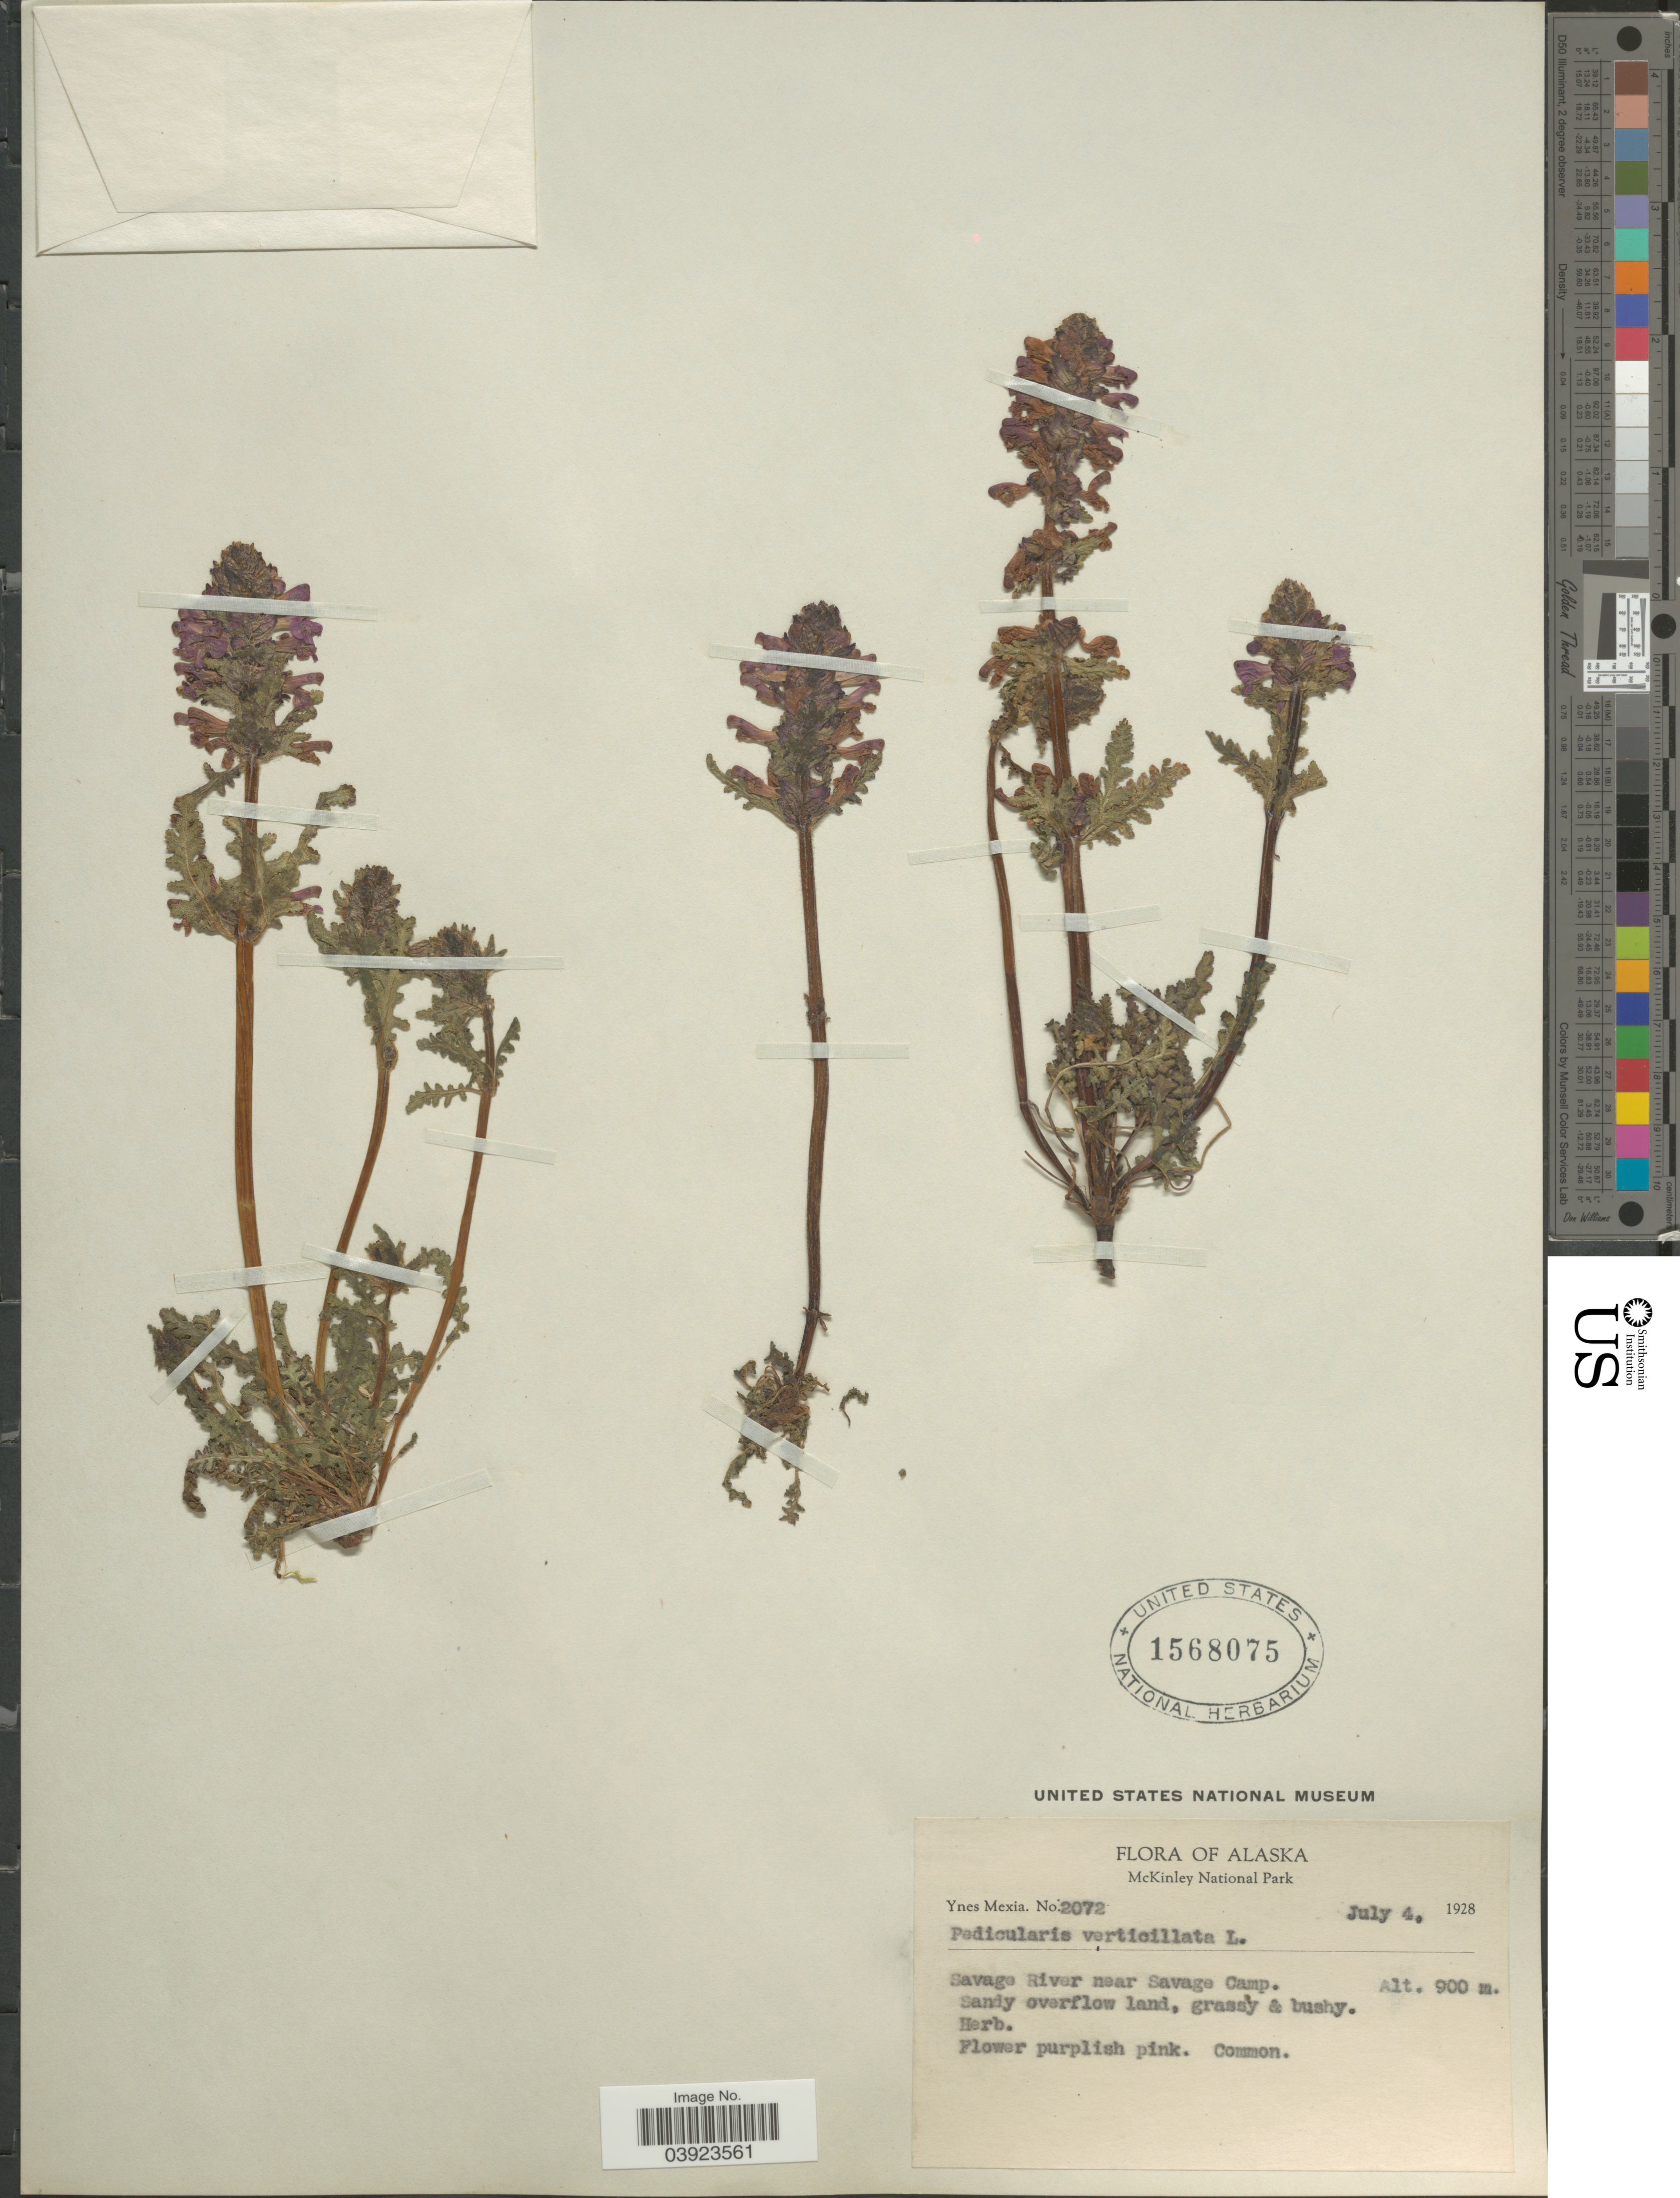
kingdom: Plantae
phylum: Tracheophyta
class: Magnoliopsida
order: Lamiales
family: Orobanchaceae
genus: Pedicularis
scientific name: Pedicularis verticillata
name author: L.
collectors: Y. Mexia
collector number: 2072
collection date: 1928-07-04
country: United States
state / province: Alaska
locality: McKinley National Park. Savage River near Savage Camp.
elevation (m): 900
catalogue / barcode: US 1568075